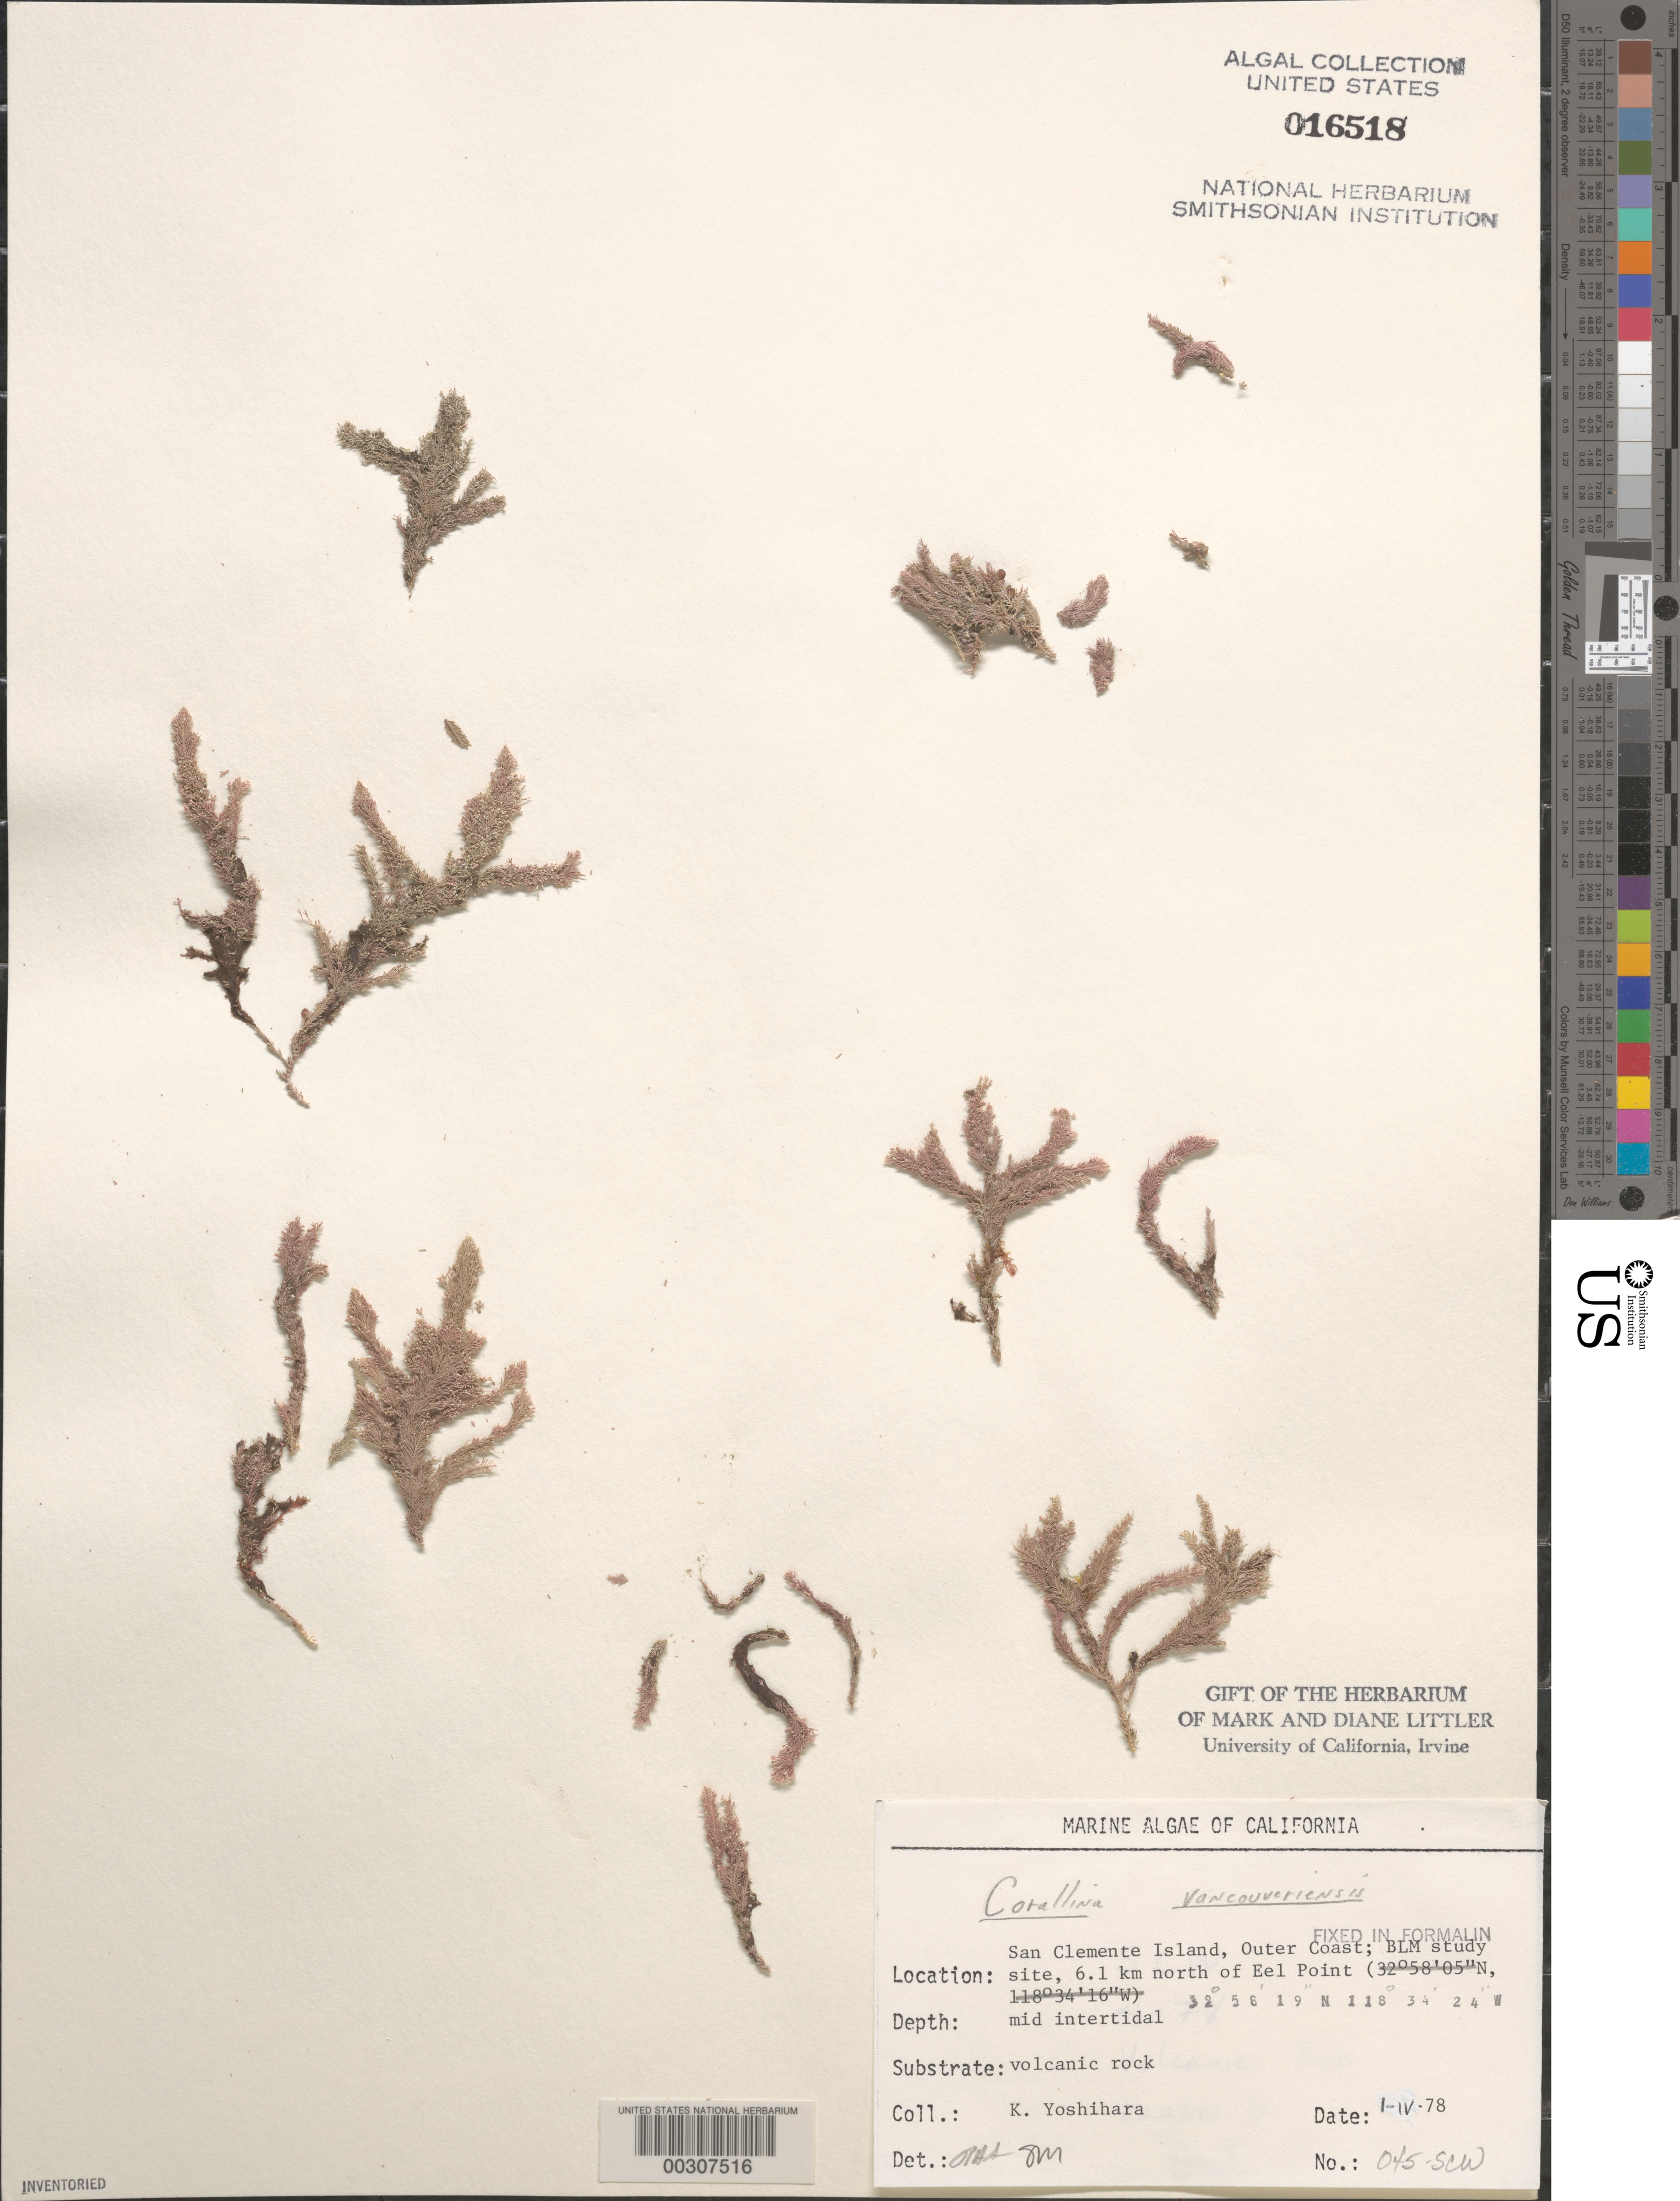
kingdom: Plantae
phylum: Rhodophyta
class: Florideophyceae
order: Corallinales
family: Corallinaceae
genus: Corallina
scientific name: Corallina vancouveriensis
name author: Yendo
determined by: Sims, Robert H.; Murray, S. N.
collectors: K. Yoshihara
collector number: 045-scw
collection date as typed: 01 Apr 1978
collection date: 1978-04-01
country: United States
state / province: California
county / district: Los Angeles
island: San Clemente Island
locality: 6.1 km north of Eel Point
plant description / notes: BLM-SOCALBIGHT Rocky Intertidal Survey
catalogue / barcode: US 16518